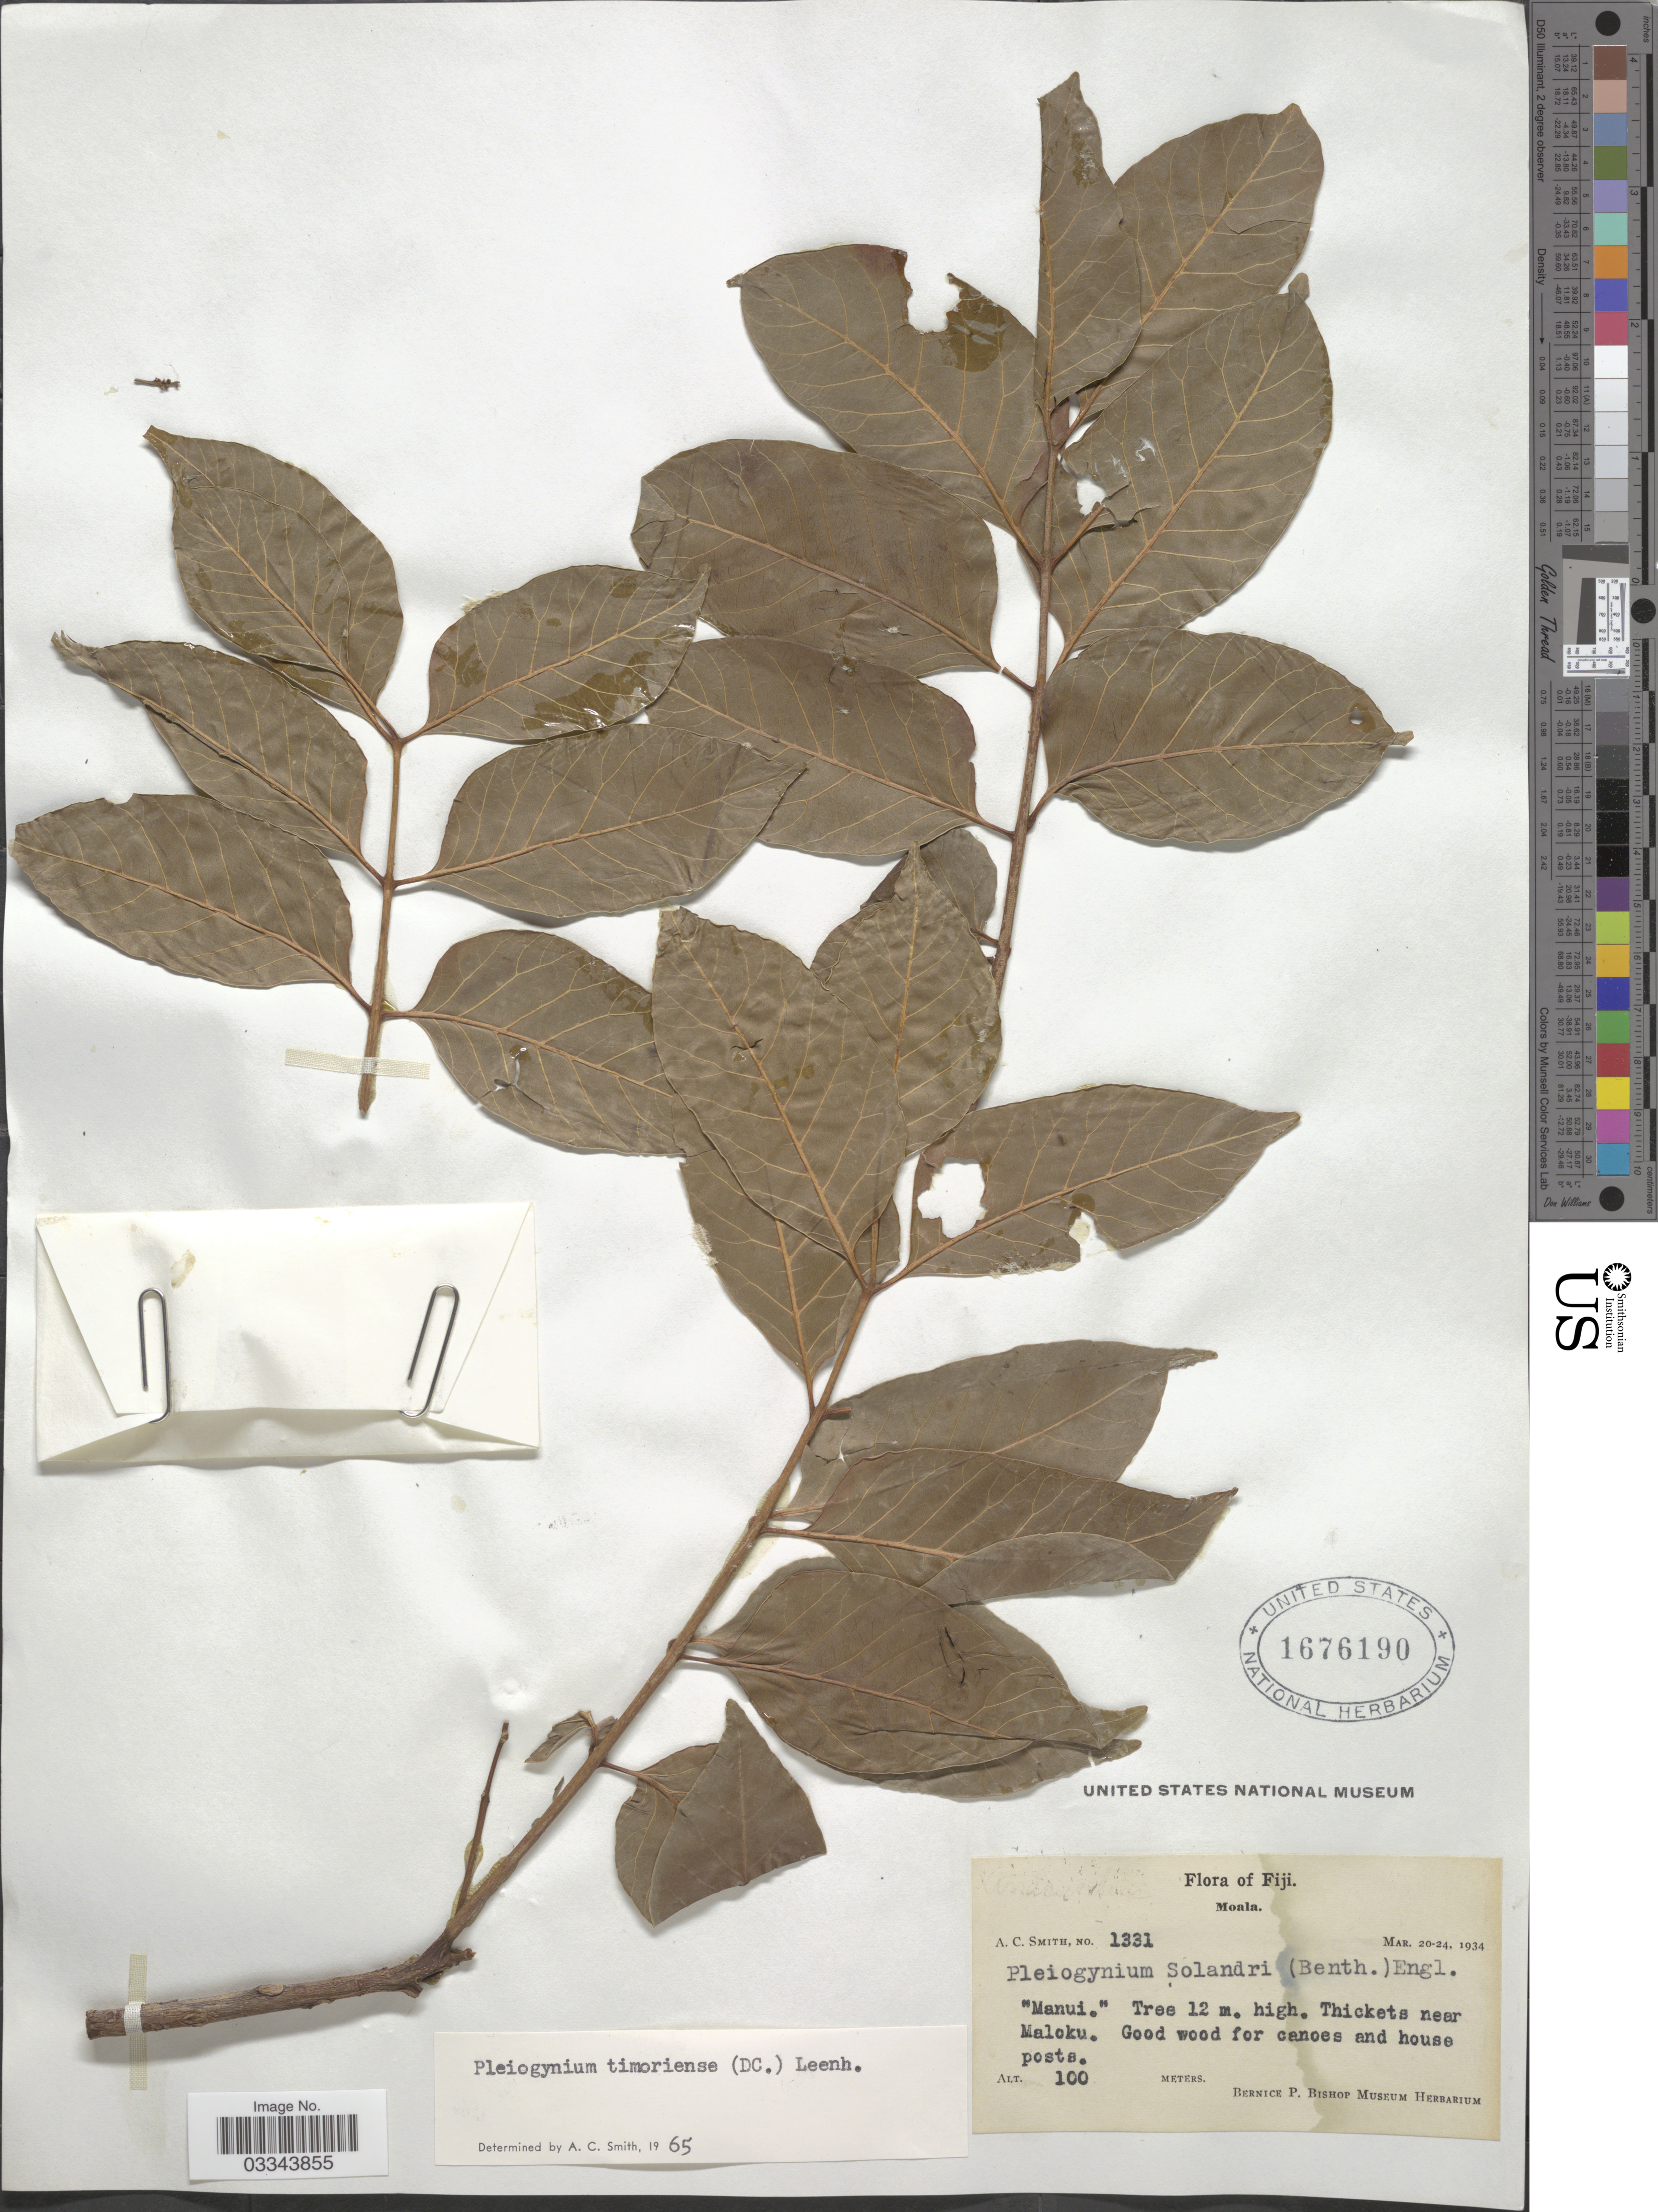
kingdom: Plantae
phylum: Tracheophyta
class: Magnoliopsida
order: Sapindales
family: Anacardiaceae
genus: Pleiogynium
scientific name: Pleiogynium timoriense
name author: (A. DC.) Leenh.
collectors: A. C. Smith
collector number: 1331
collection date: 1934-03-20/1934-03-24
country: Fiji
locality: Moala, Thickets near Maloku.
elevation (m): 100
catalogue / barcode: US 1676190